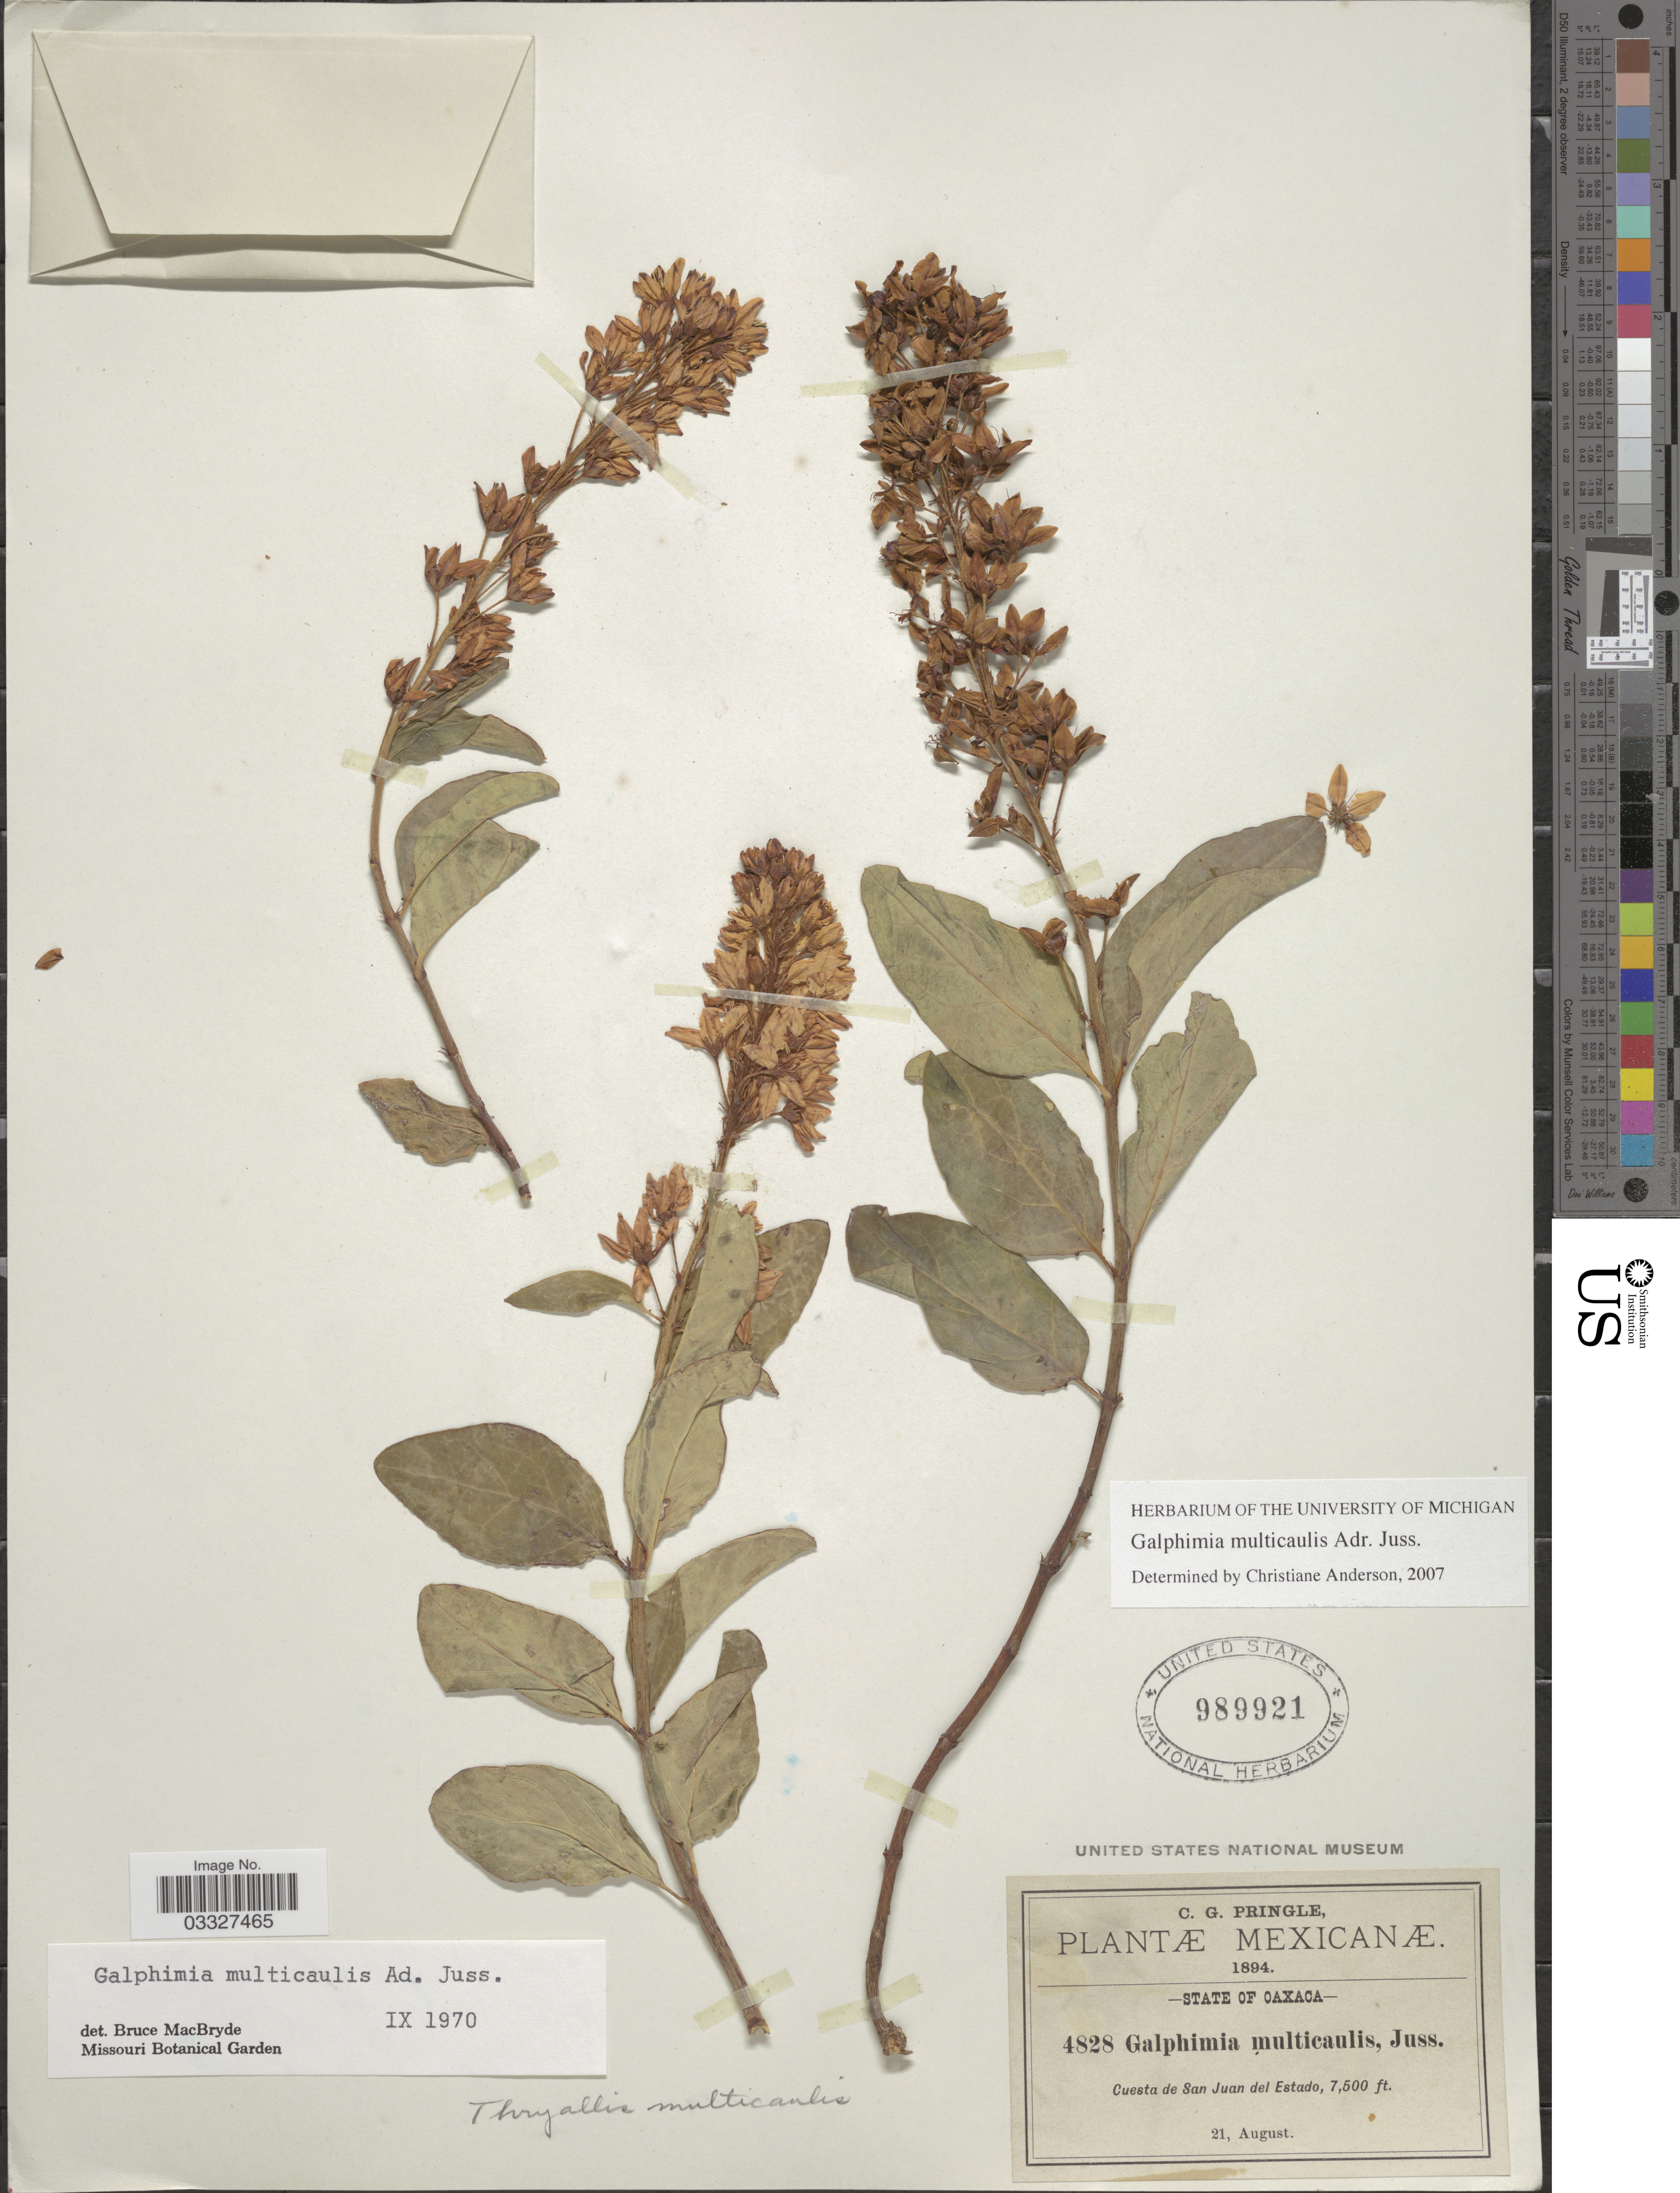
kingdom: Plantae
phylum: Tracheophyta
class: Magnoliopsida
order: Malpighiales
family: Malpighiaceae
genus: Galphimia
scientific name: Galphimia multicaulis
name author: A. Juss.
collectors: C. G. Pringle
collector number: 4828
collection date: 1894-08-21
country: Mexico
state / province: Oaxaca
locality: Cuesta de San Juan del Estado.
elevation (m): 2286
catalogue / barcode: US 989921